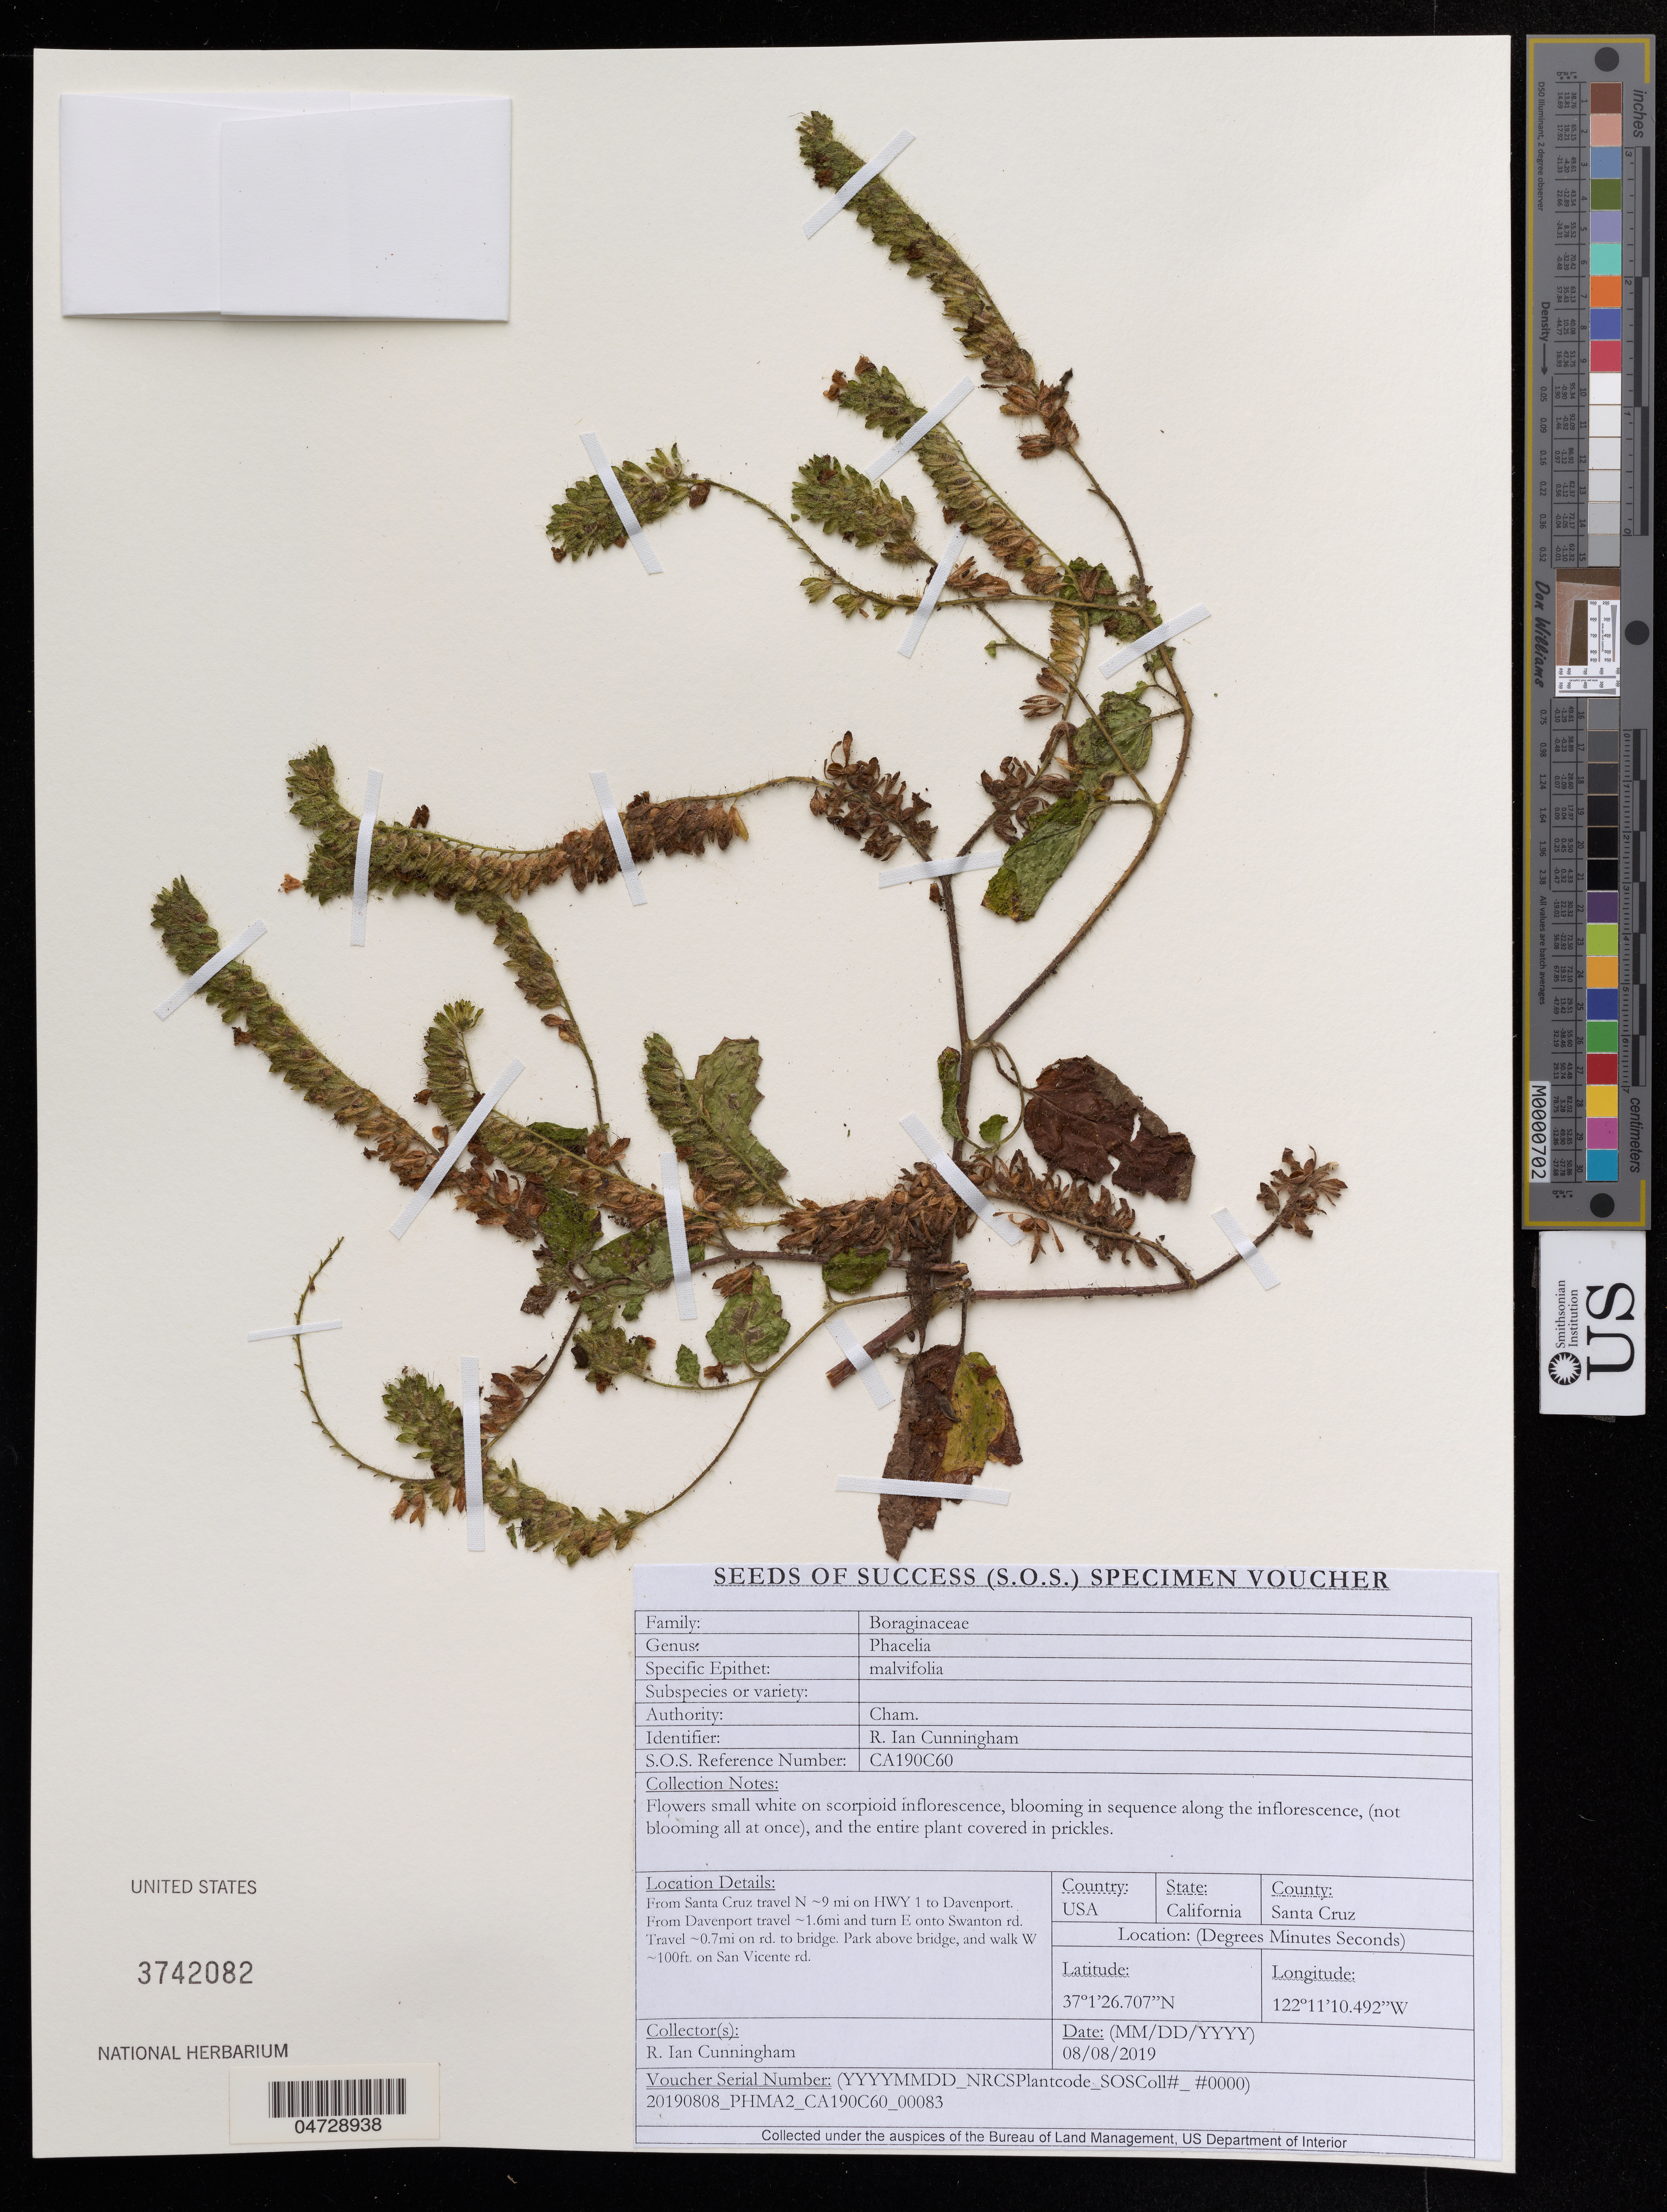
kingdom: Plantae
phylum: Tracheophyta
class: Magnoliopsida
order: Boraginales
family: Hydrophyllaceae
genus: Phacelia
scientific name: Phacelia malvifolia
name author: Cham.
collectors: I. Cunningham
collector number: CA190C60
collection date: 2019-08-08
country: United States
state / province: California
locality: Santa Cruz County, From Santa Cruz travel N ~9 mi on HWY 1 to Davenport. From Davenport travel ~1.6mi and turn E onto Swanton rd. Travel ~0.7mi on rd. to bridge. Park above bridge, and walk W ~100ft. on San Vicente rd.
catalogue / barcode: US 3742082